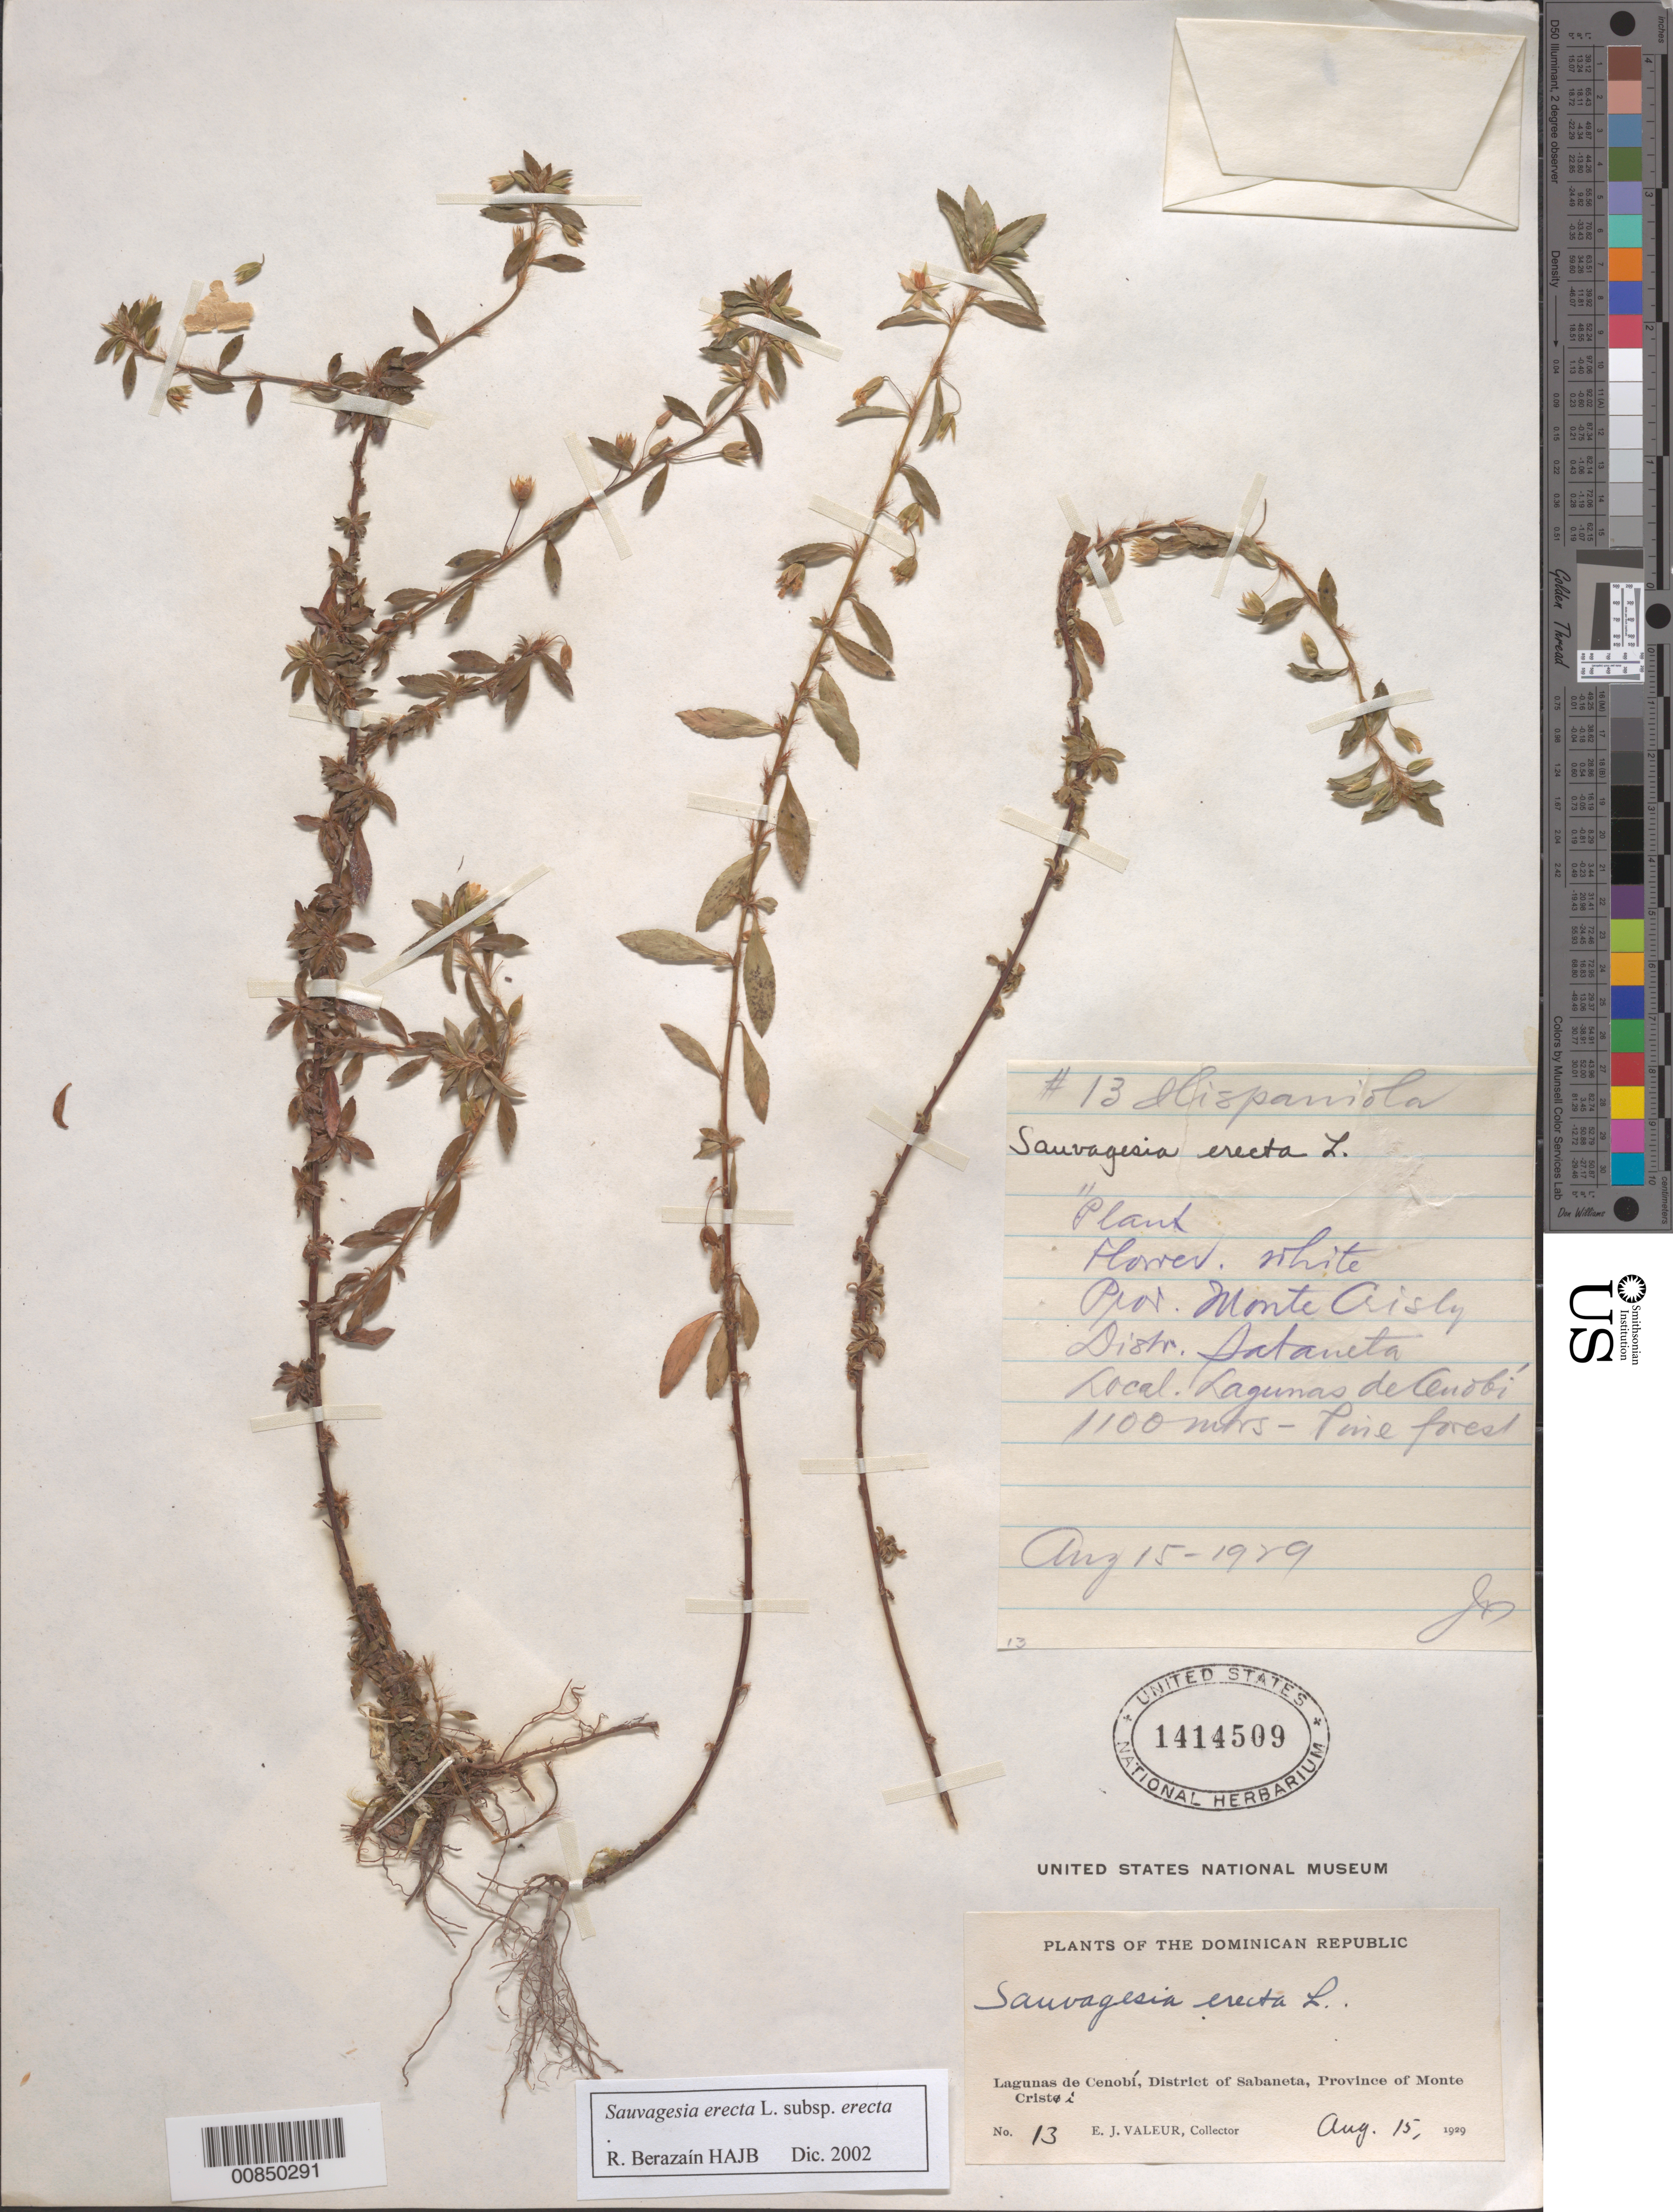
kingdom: Plantae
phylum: Tracheophyta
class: Magnoliopsida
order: Malpighiales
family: Ochnaceae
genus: Sauvagesia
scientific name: Sauvagesia erecta subsp. erecta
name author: L.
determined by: Berazaín, R.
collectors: E. Valeur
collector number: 13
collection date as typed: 15 Aug 1929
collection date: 1929-08-15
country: Dominican Republic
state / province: Monte Cristi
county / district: Sabaneta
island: Hispaniola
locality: Lagunas de Cenobí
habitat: Pine forest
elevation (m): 1100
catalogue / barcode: US 1414509